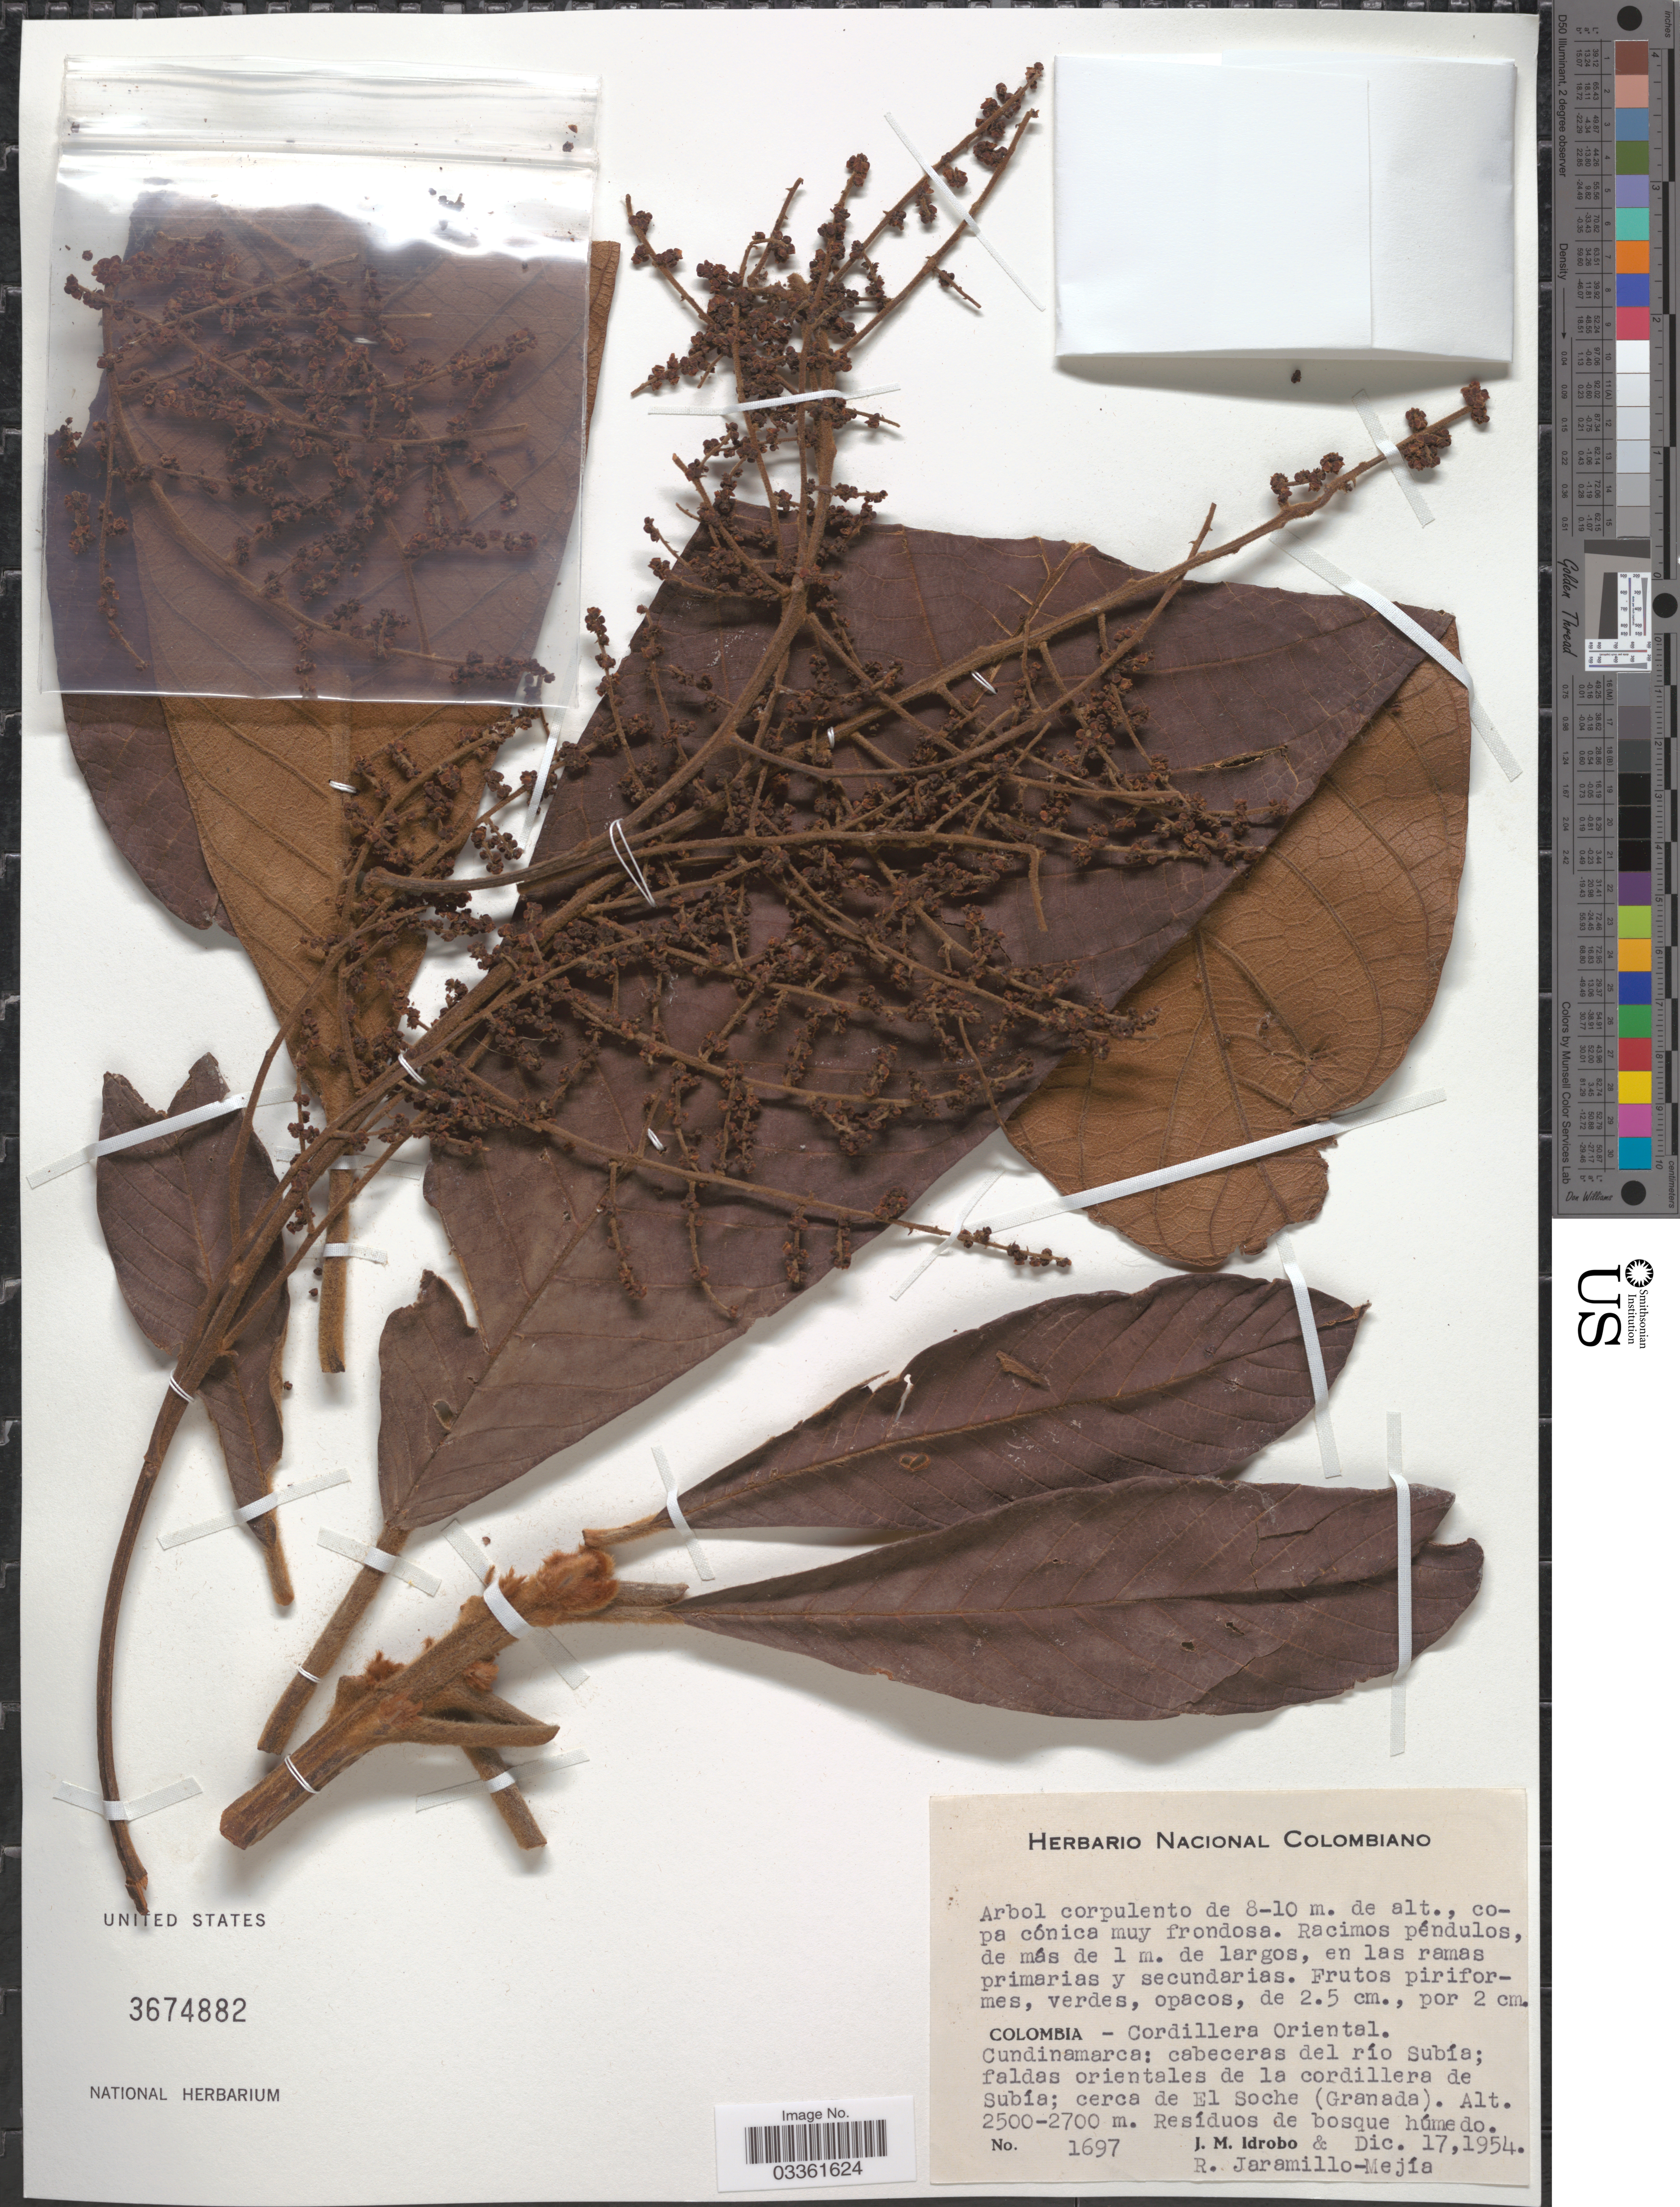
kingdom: Plantae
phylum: Tracheophyta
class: Magnoliopsida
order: Proteales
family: Sabiaceae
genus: Meliosma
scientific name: Meliosma bogotana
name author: Steyerm.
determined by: Ávila, F. A.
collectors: J. M. Idrobo & R. Jaramillo M.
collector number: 1697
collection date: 1954-12-17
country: Colombia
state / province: Cundinamarca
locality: Cordillera Oriental. Cabeceras del río Subía; faldas orientales de la cordillera de Subía; cerca de El Soche (Granada).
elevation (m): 2500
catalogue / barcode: US 3674882